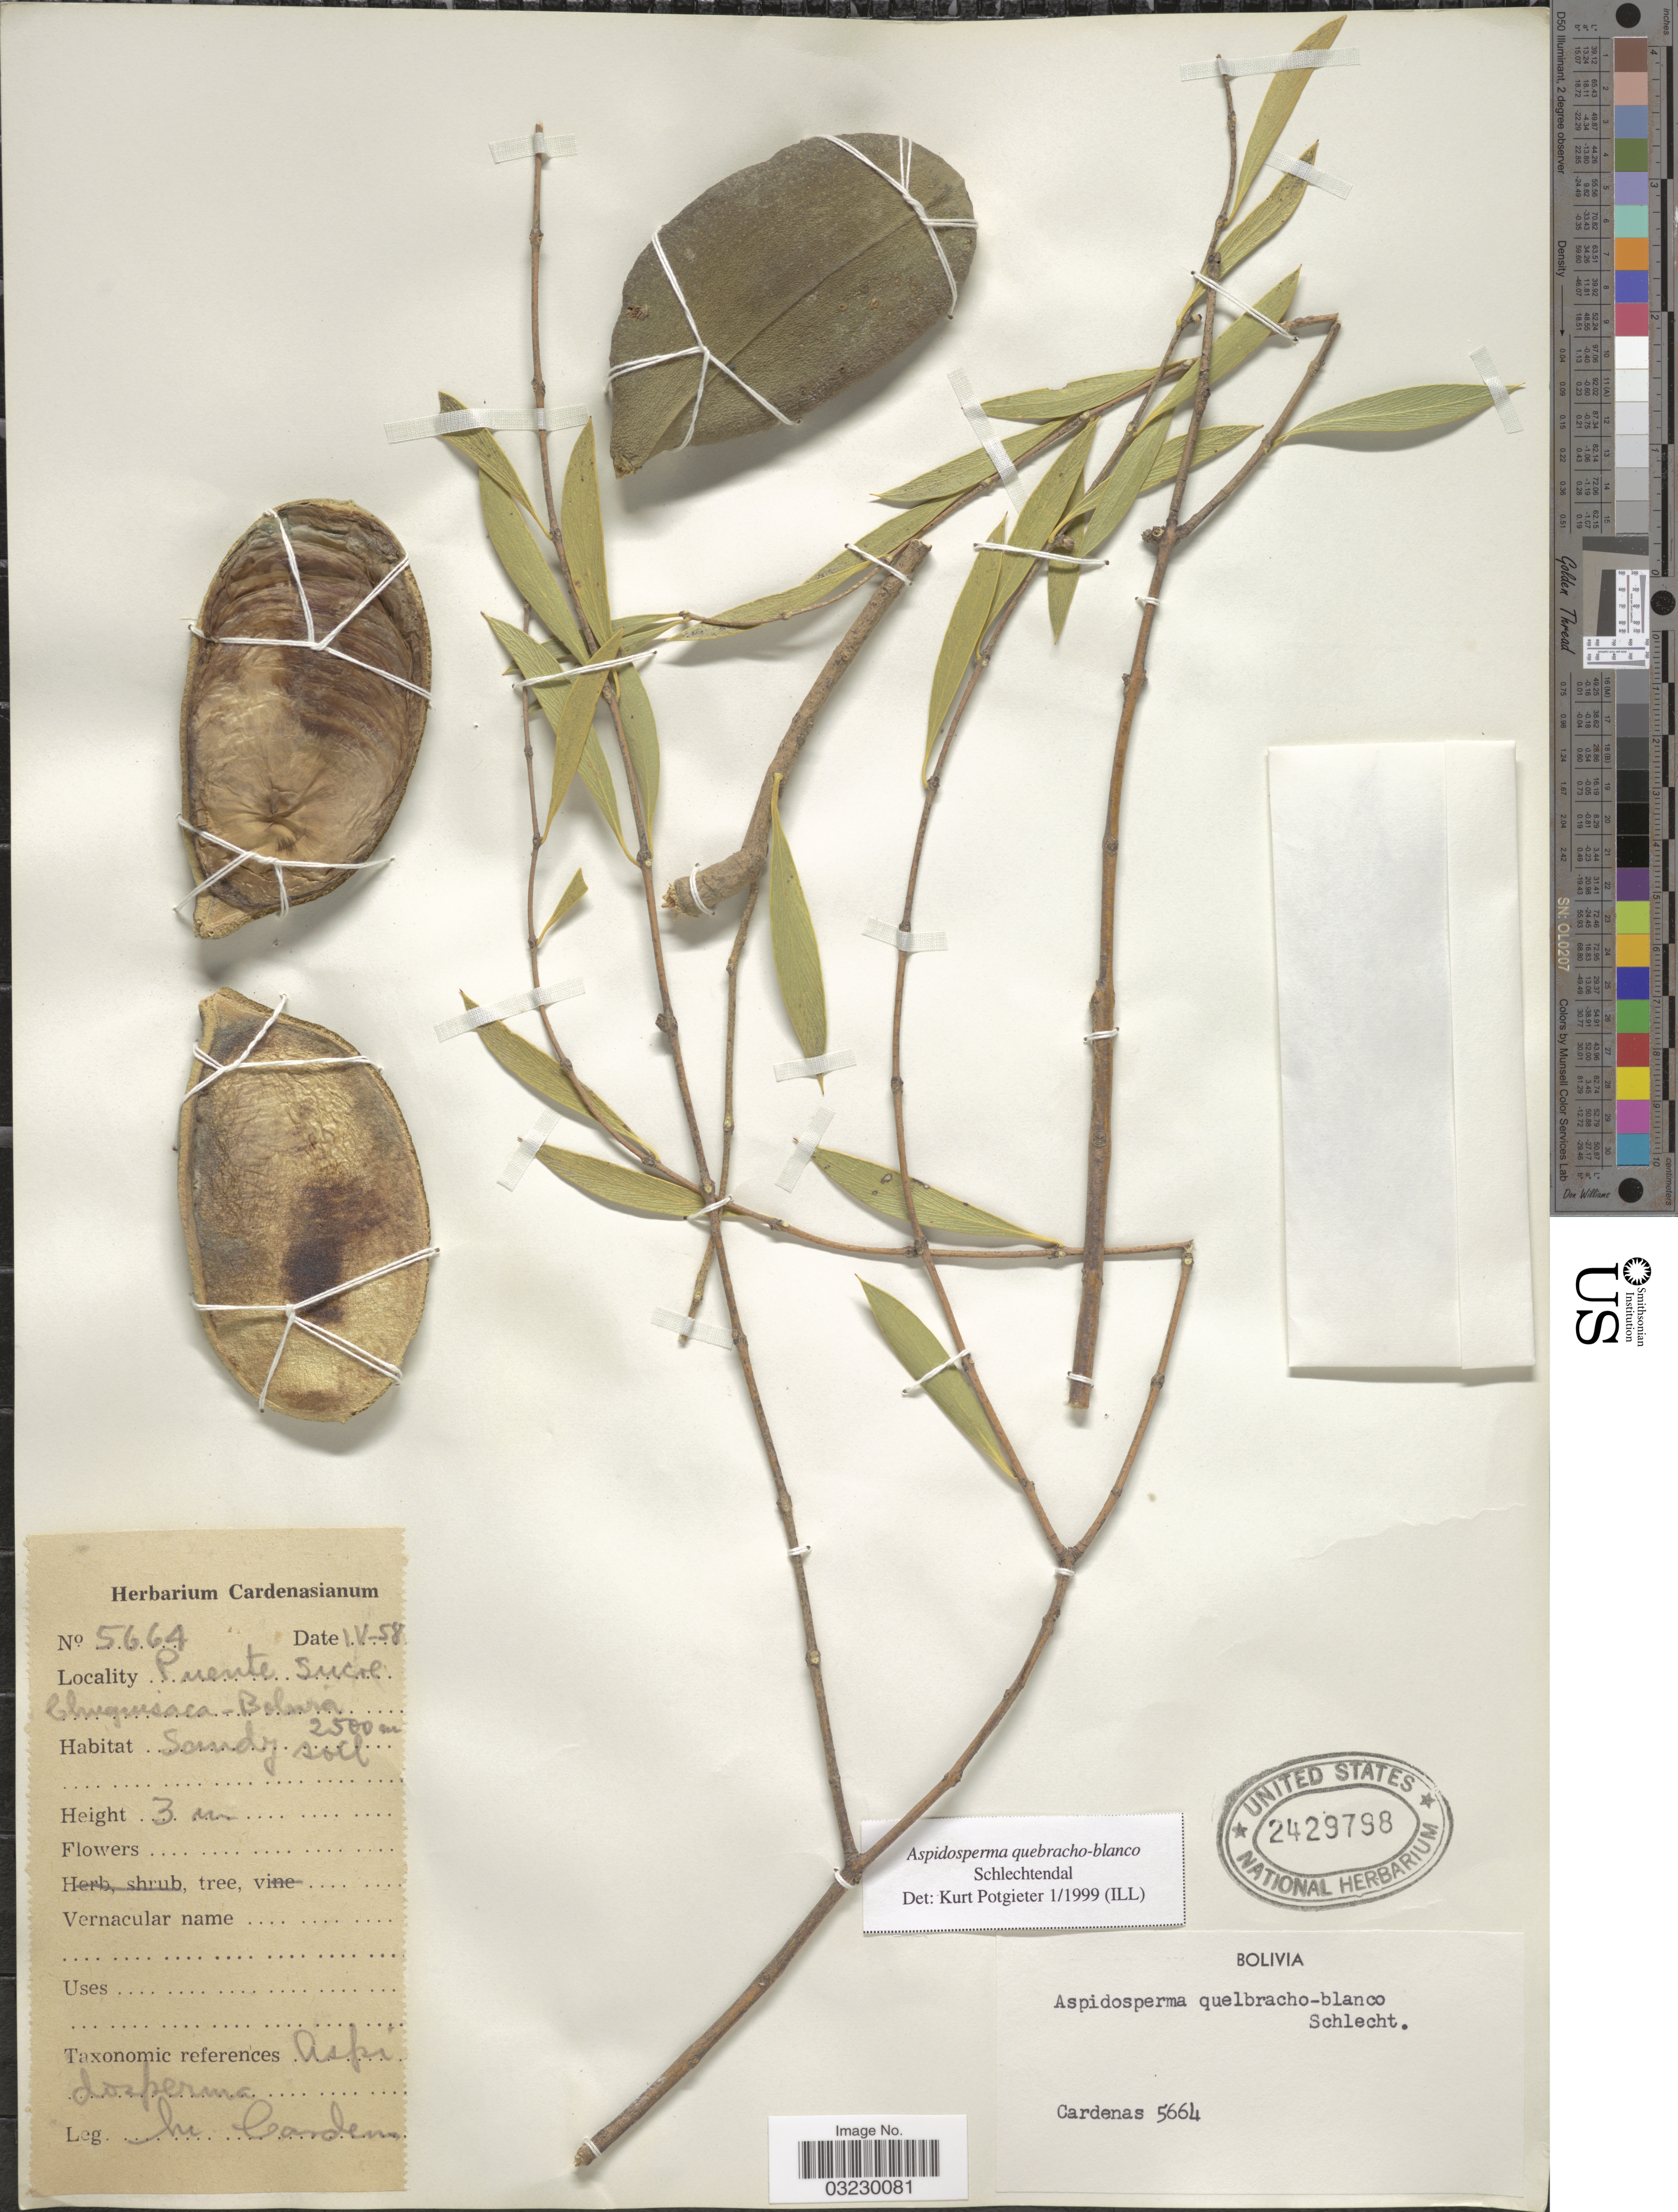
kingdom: Plantae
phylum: Tracheophyta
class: Magnoliopsida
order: Gentianales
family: Apocynaceae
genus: Aspidosperma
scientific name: Aspidosperma quebracho-blanco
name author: Schltdl.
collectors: M. Cárdenas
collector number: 5664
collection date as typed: Transcribed d/m/y: /4/58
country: Bolivia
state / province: Chuquisaca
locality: Puente Sucre.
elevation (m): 2500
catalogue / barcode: US 2429798